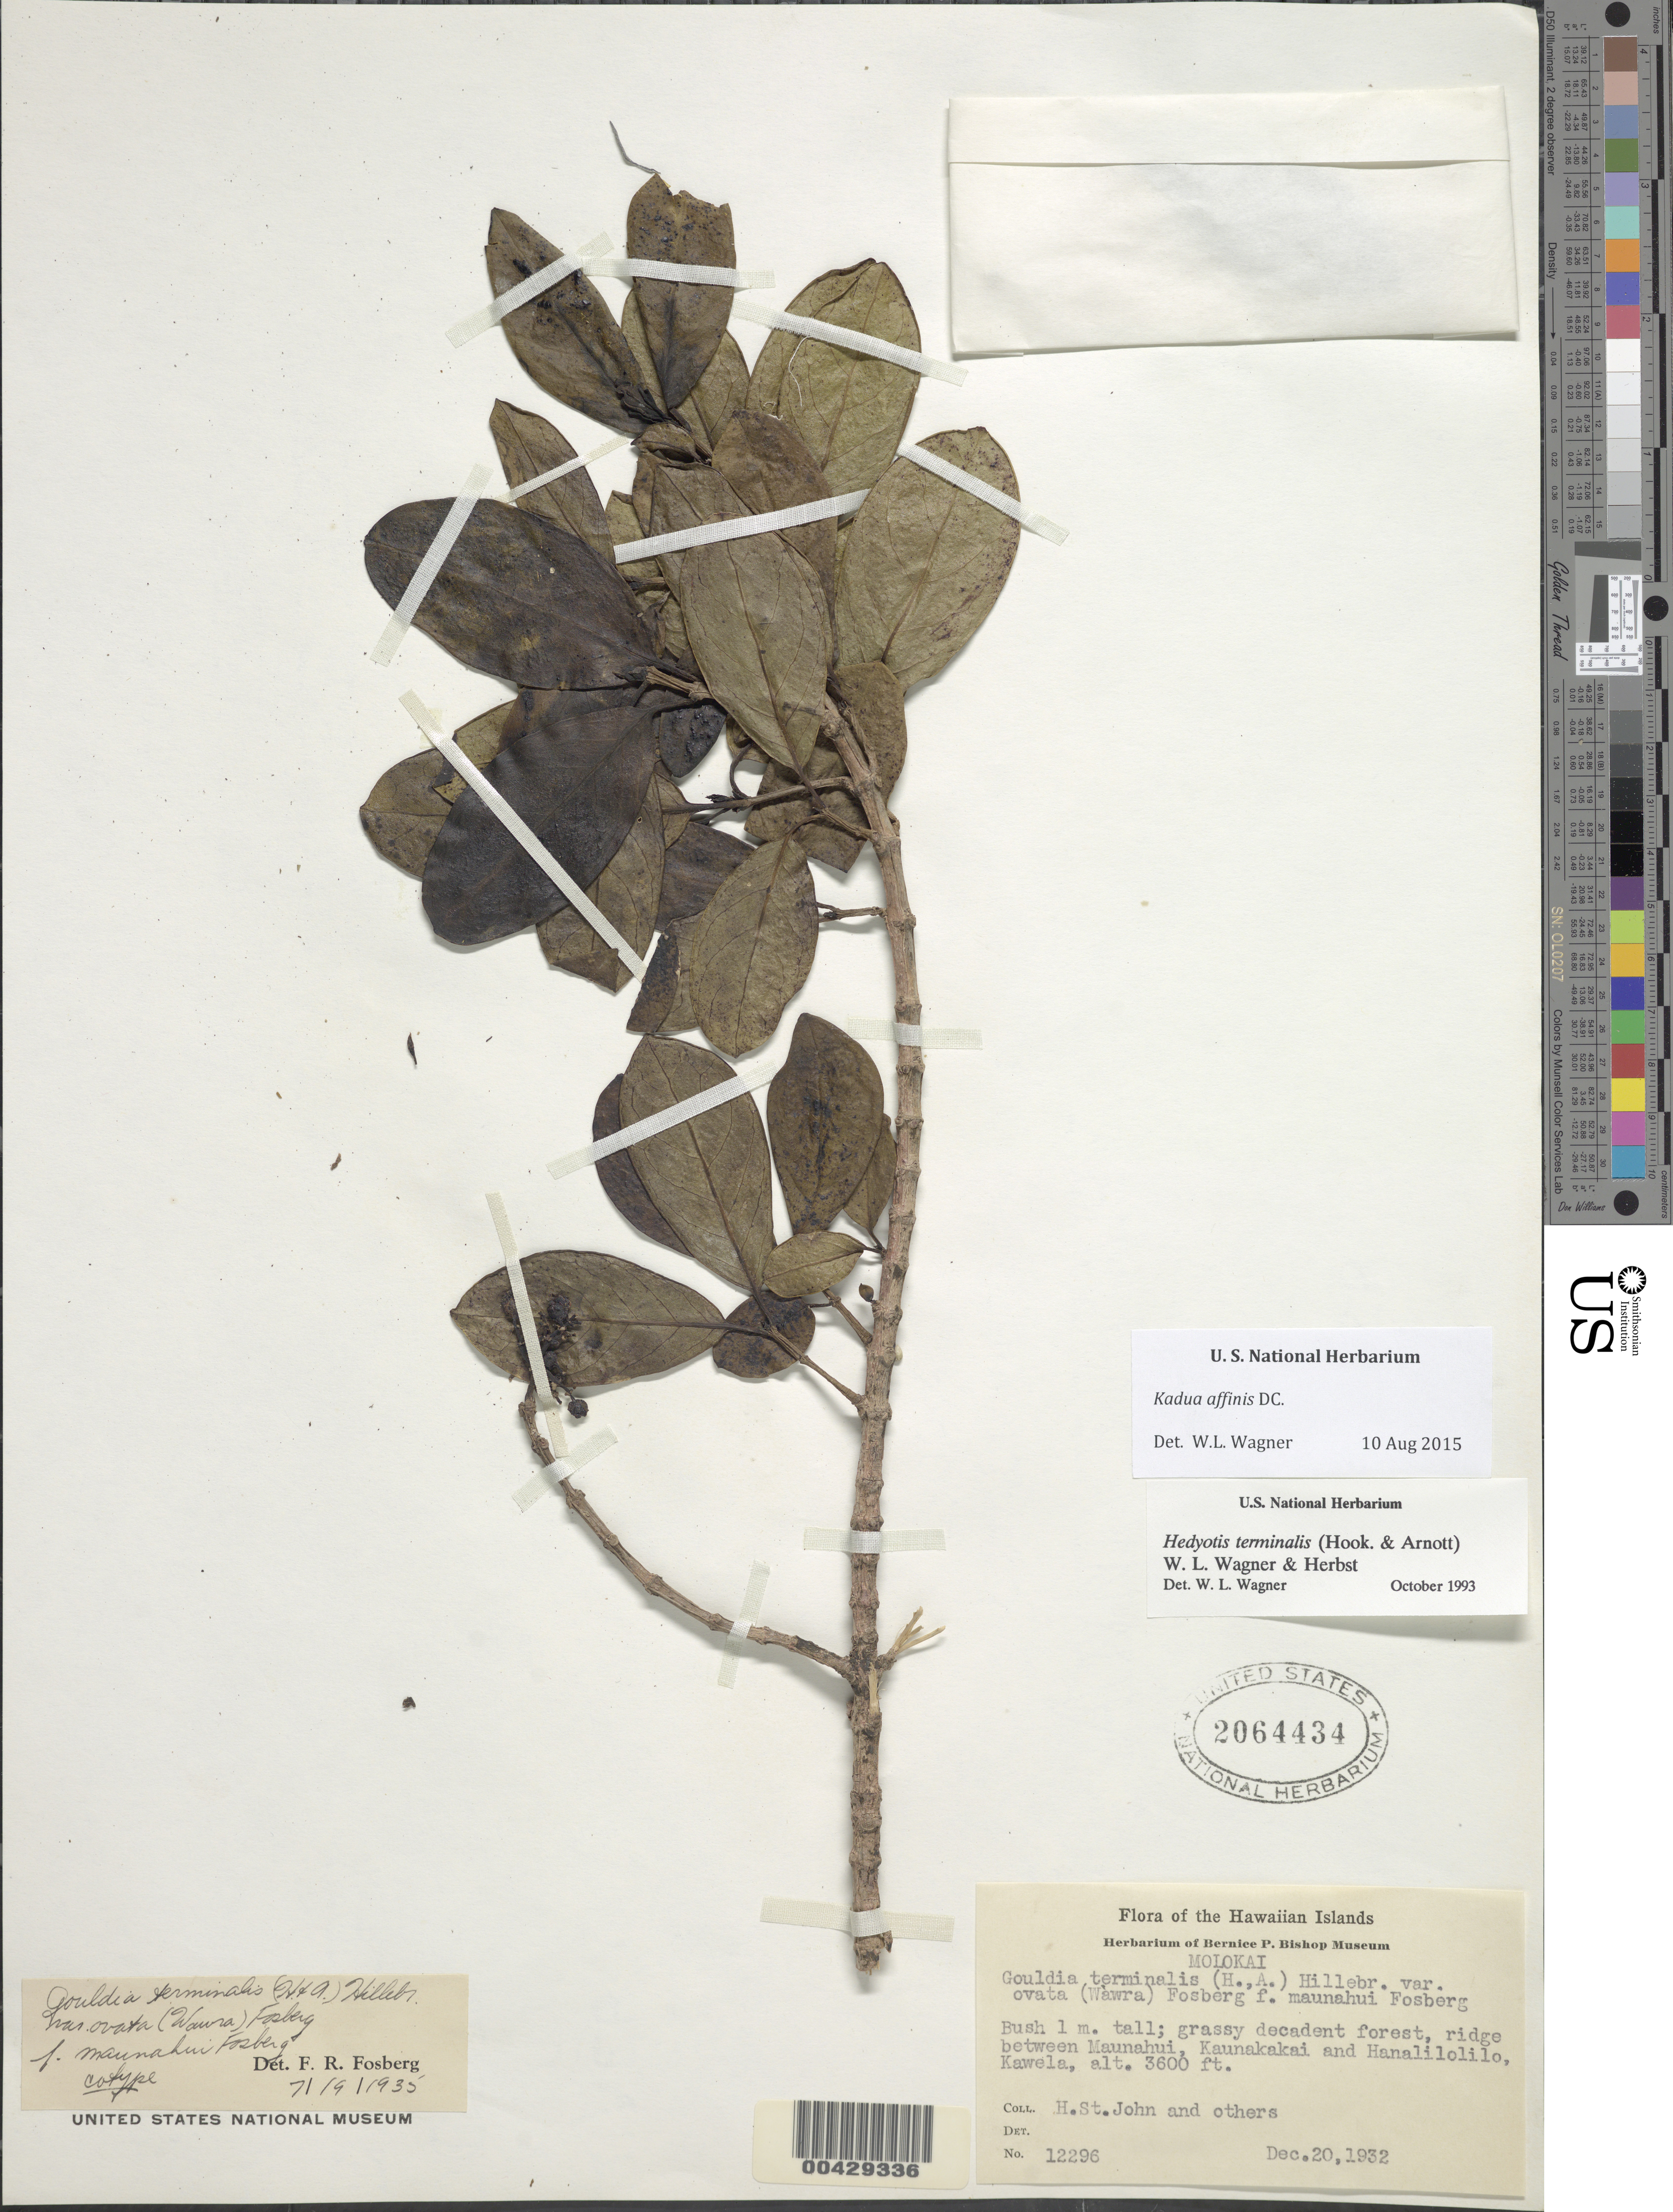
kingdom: Plantae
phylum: Tracheophyta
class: Magnoliopsida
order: Gentianales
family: Rubiaceae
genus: Kadua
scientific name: Kadua affinis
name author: DC.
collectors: H. St. John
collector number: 12296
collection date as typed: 20 Dec 1932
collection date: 1932-12-20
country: United States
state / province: Hawaii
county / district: Maui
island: Moloka'i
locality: Ridge between Maunahui, Kaunakakai and Hanalilolilo, Kawela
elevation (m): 1097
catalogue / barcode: US 2064434